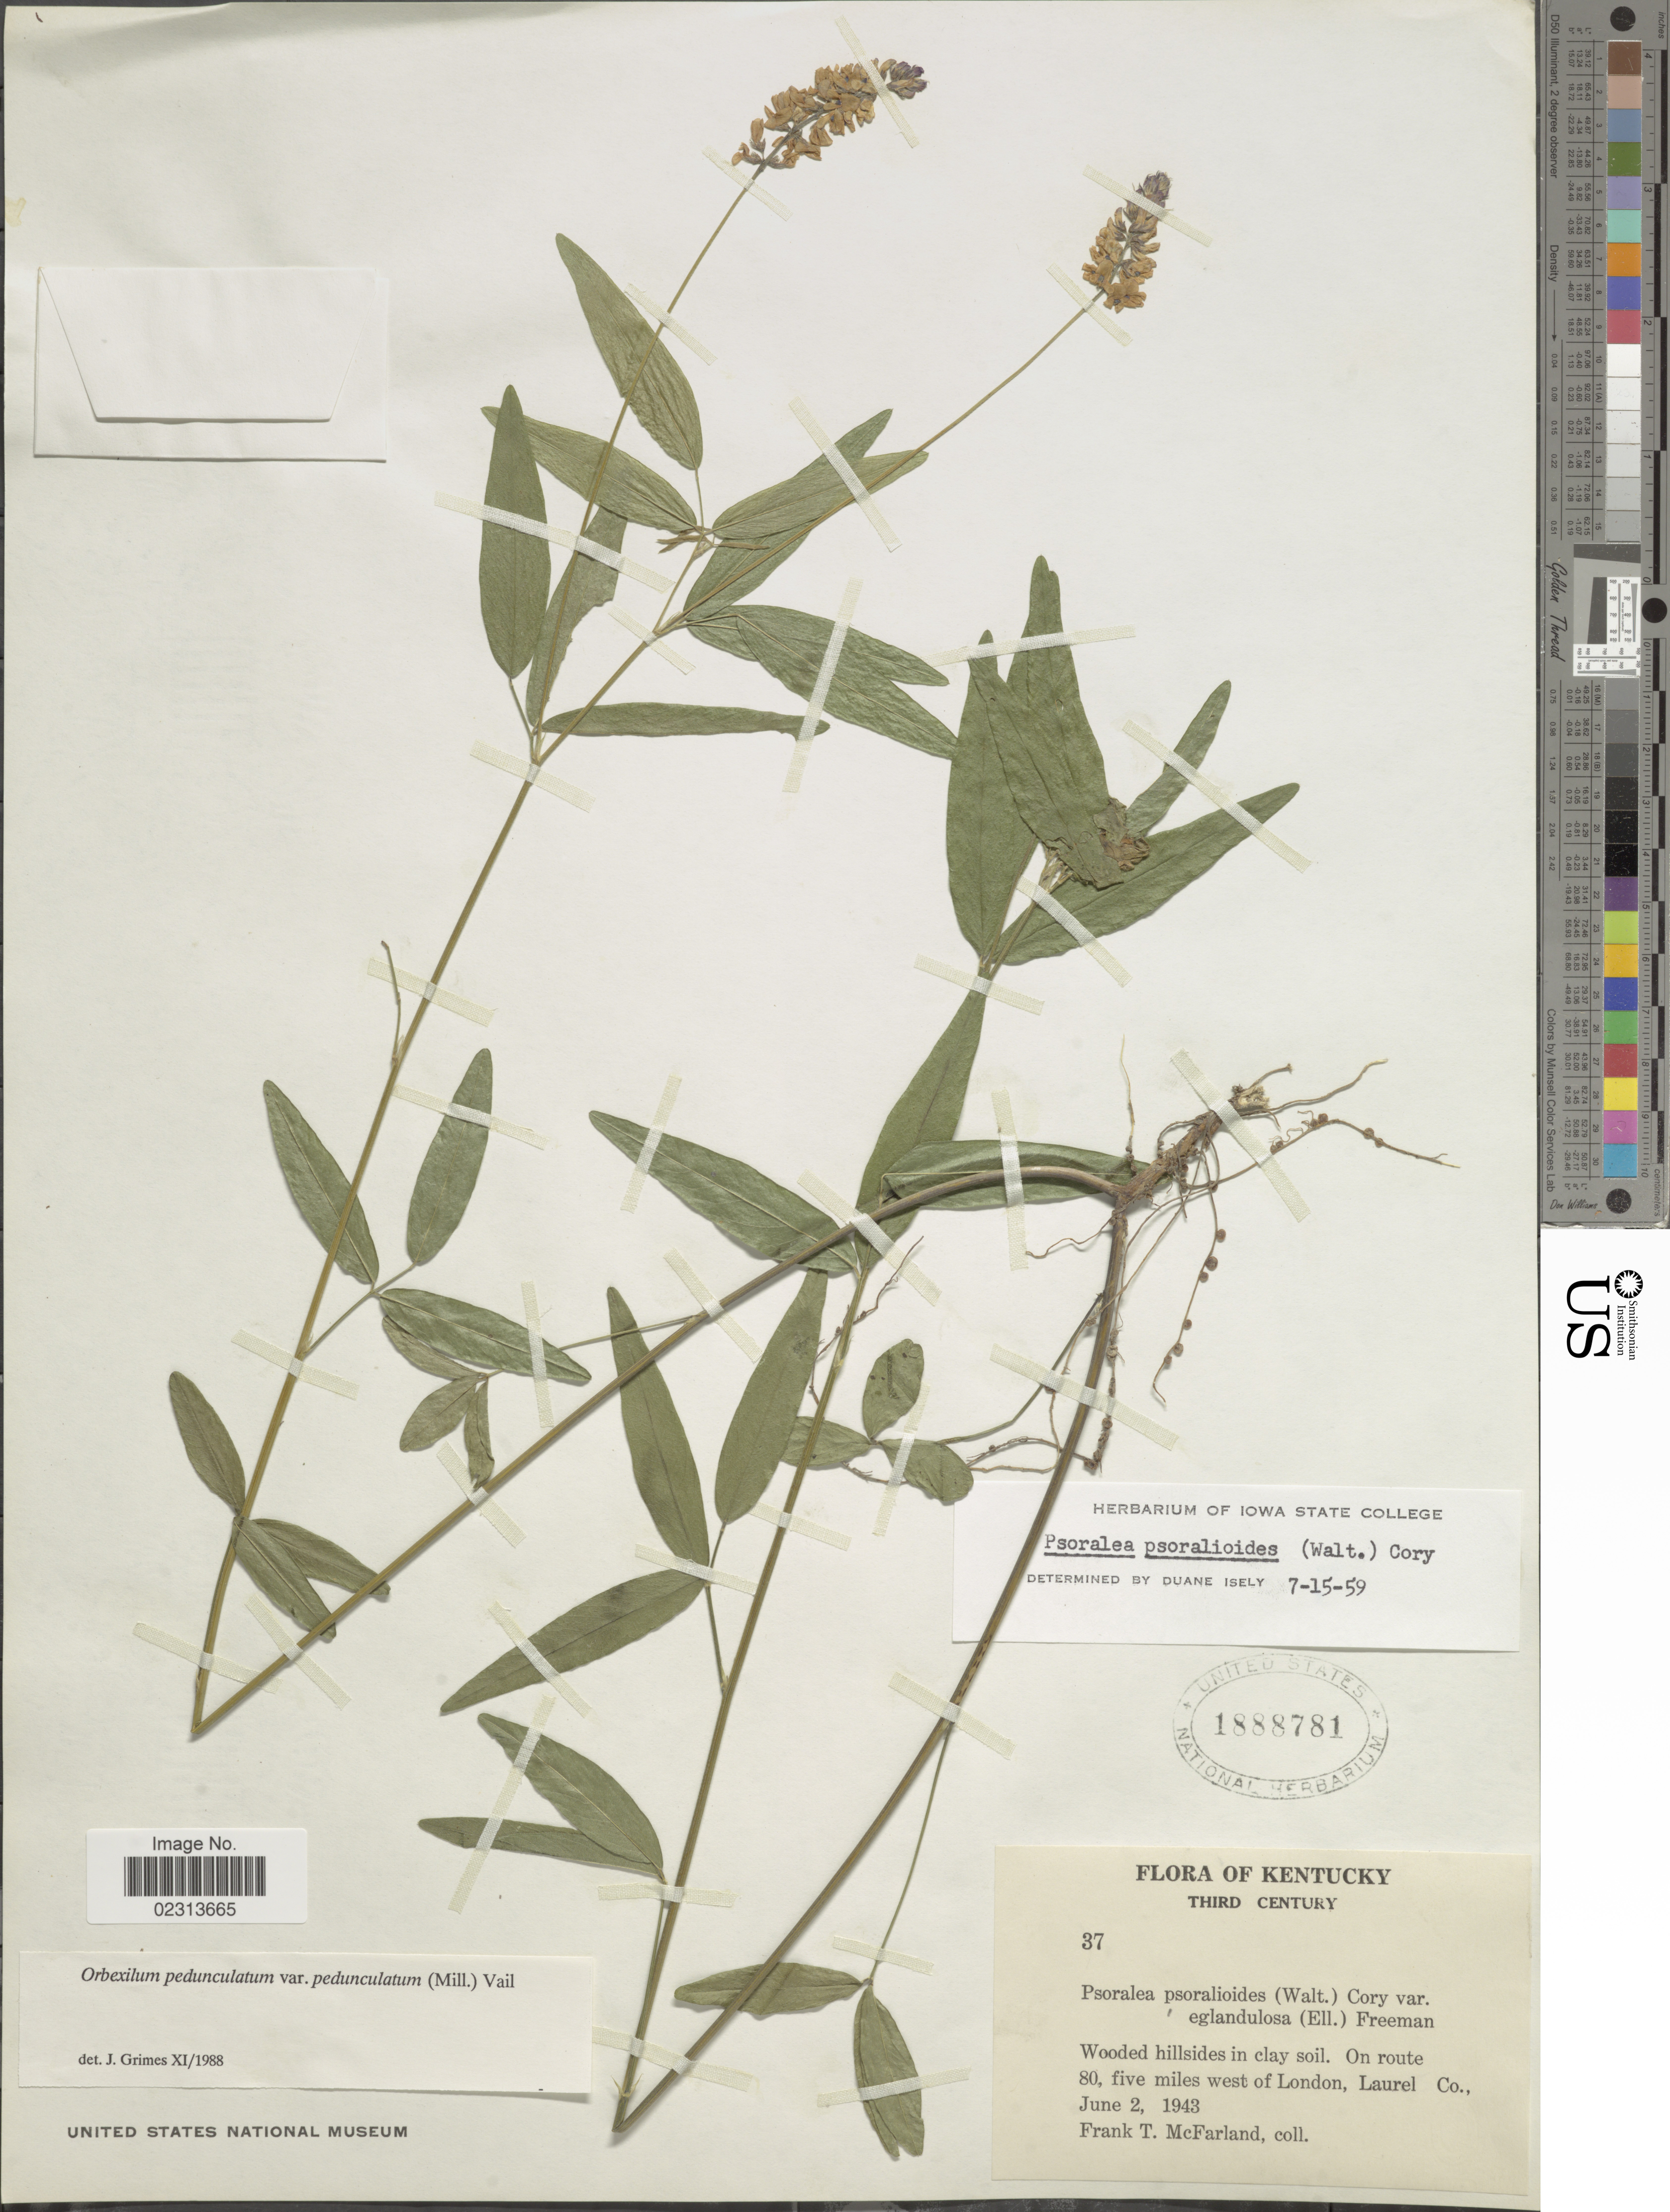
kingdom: Plantae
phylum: Tracheophyta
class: Magnoliopsida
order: Fabales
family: Fabaceae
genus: Orbexilum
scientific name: Orbexilum pedunculatum var. pedunculatum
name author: (Miller) Rydberg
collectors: F. McFarland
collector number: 37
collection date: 1943-06-02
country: United States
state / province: Kentucky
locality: Third Century, On route 80, five miles west of London, Laurel Co.,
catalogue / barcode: US 1888781